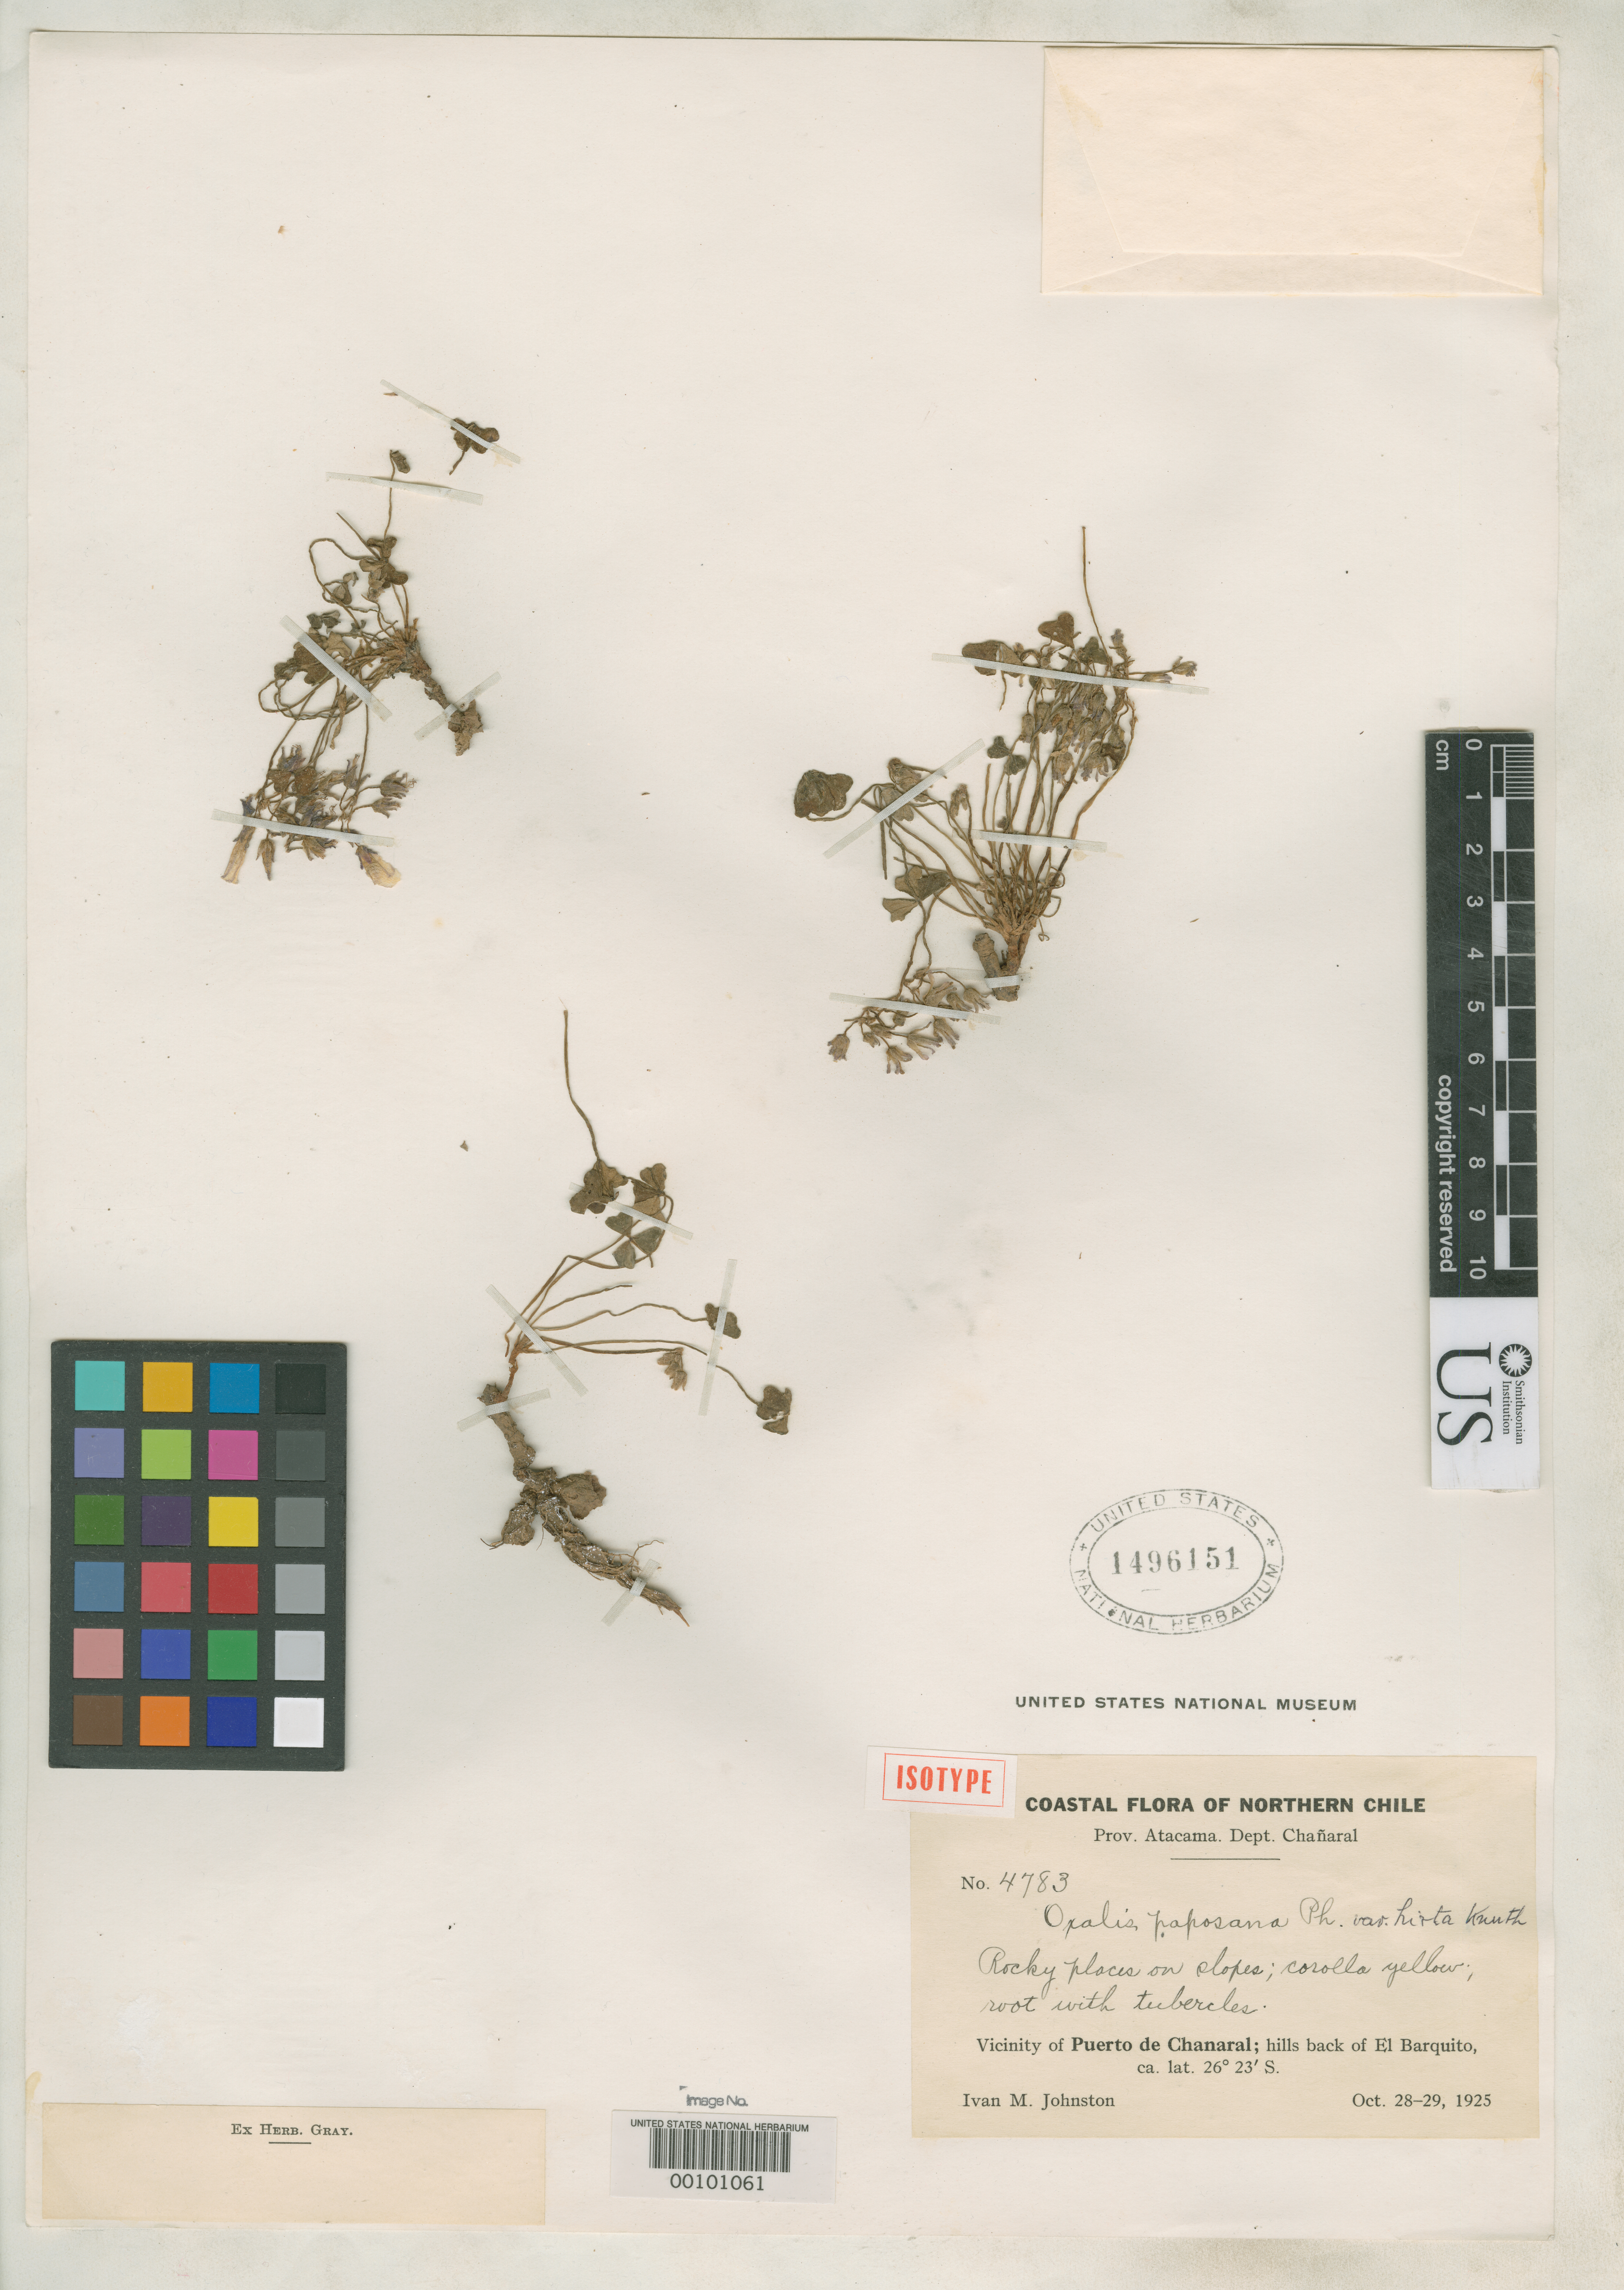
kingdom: Plantae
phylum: Tracheophyta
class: Magnoliopsida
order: Oxalidales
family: Oxalidaceae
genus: Oxalis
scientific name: Oxalis paposana var. hirta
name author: R. Knuth in Engl.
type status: Isotype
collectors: I.M. Johnston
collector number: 4783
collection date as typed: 28 Oct 1925 to 29 Oct 1925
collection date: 1925-10-28/1925-10-29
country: Chile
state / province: Atacama (III)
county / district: Chañaral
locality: Vicinity of Puerto de Chañaral, hills back of El Barquito.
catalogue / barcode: US 1496151